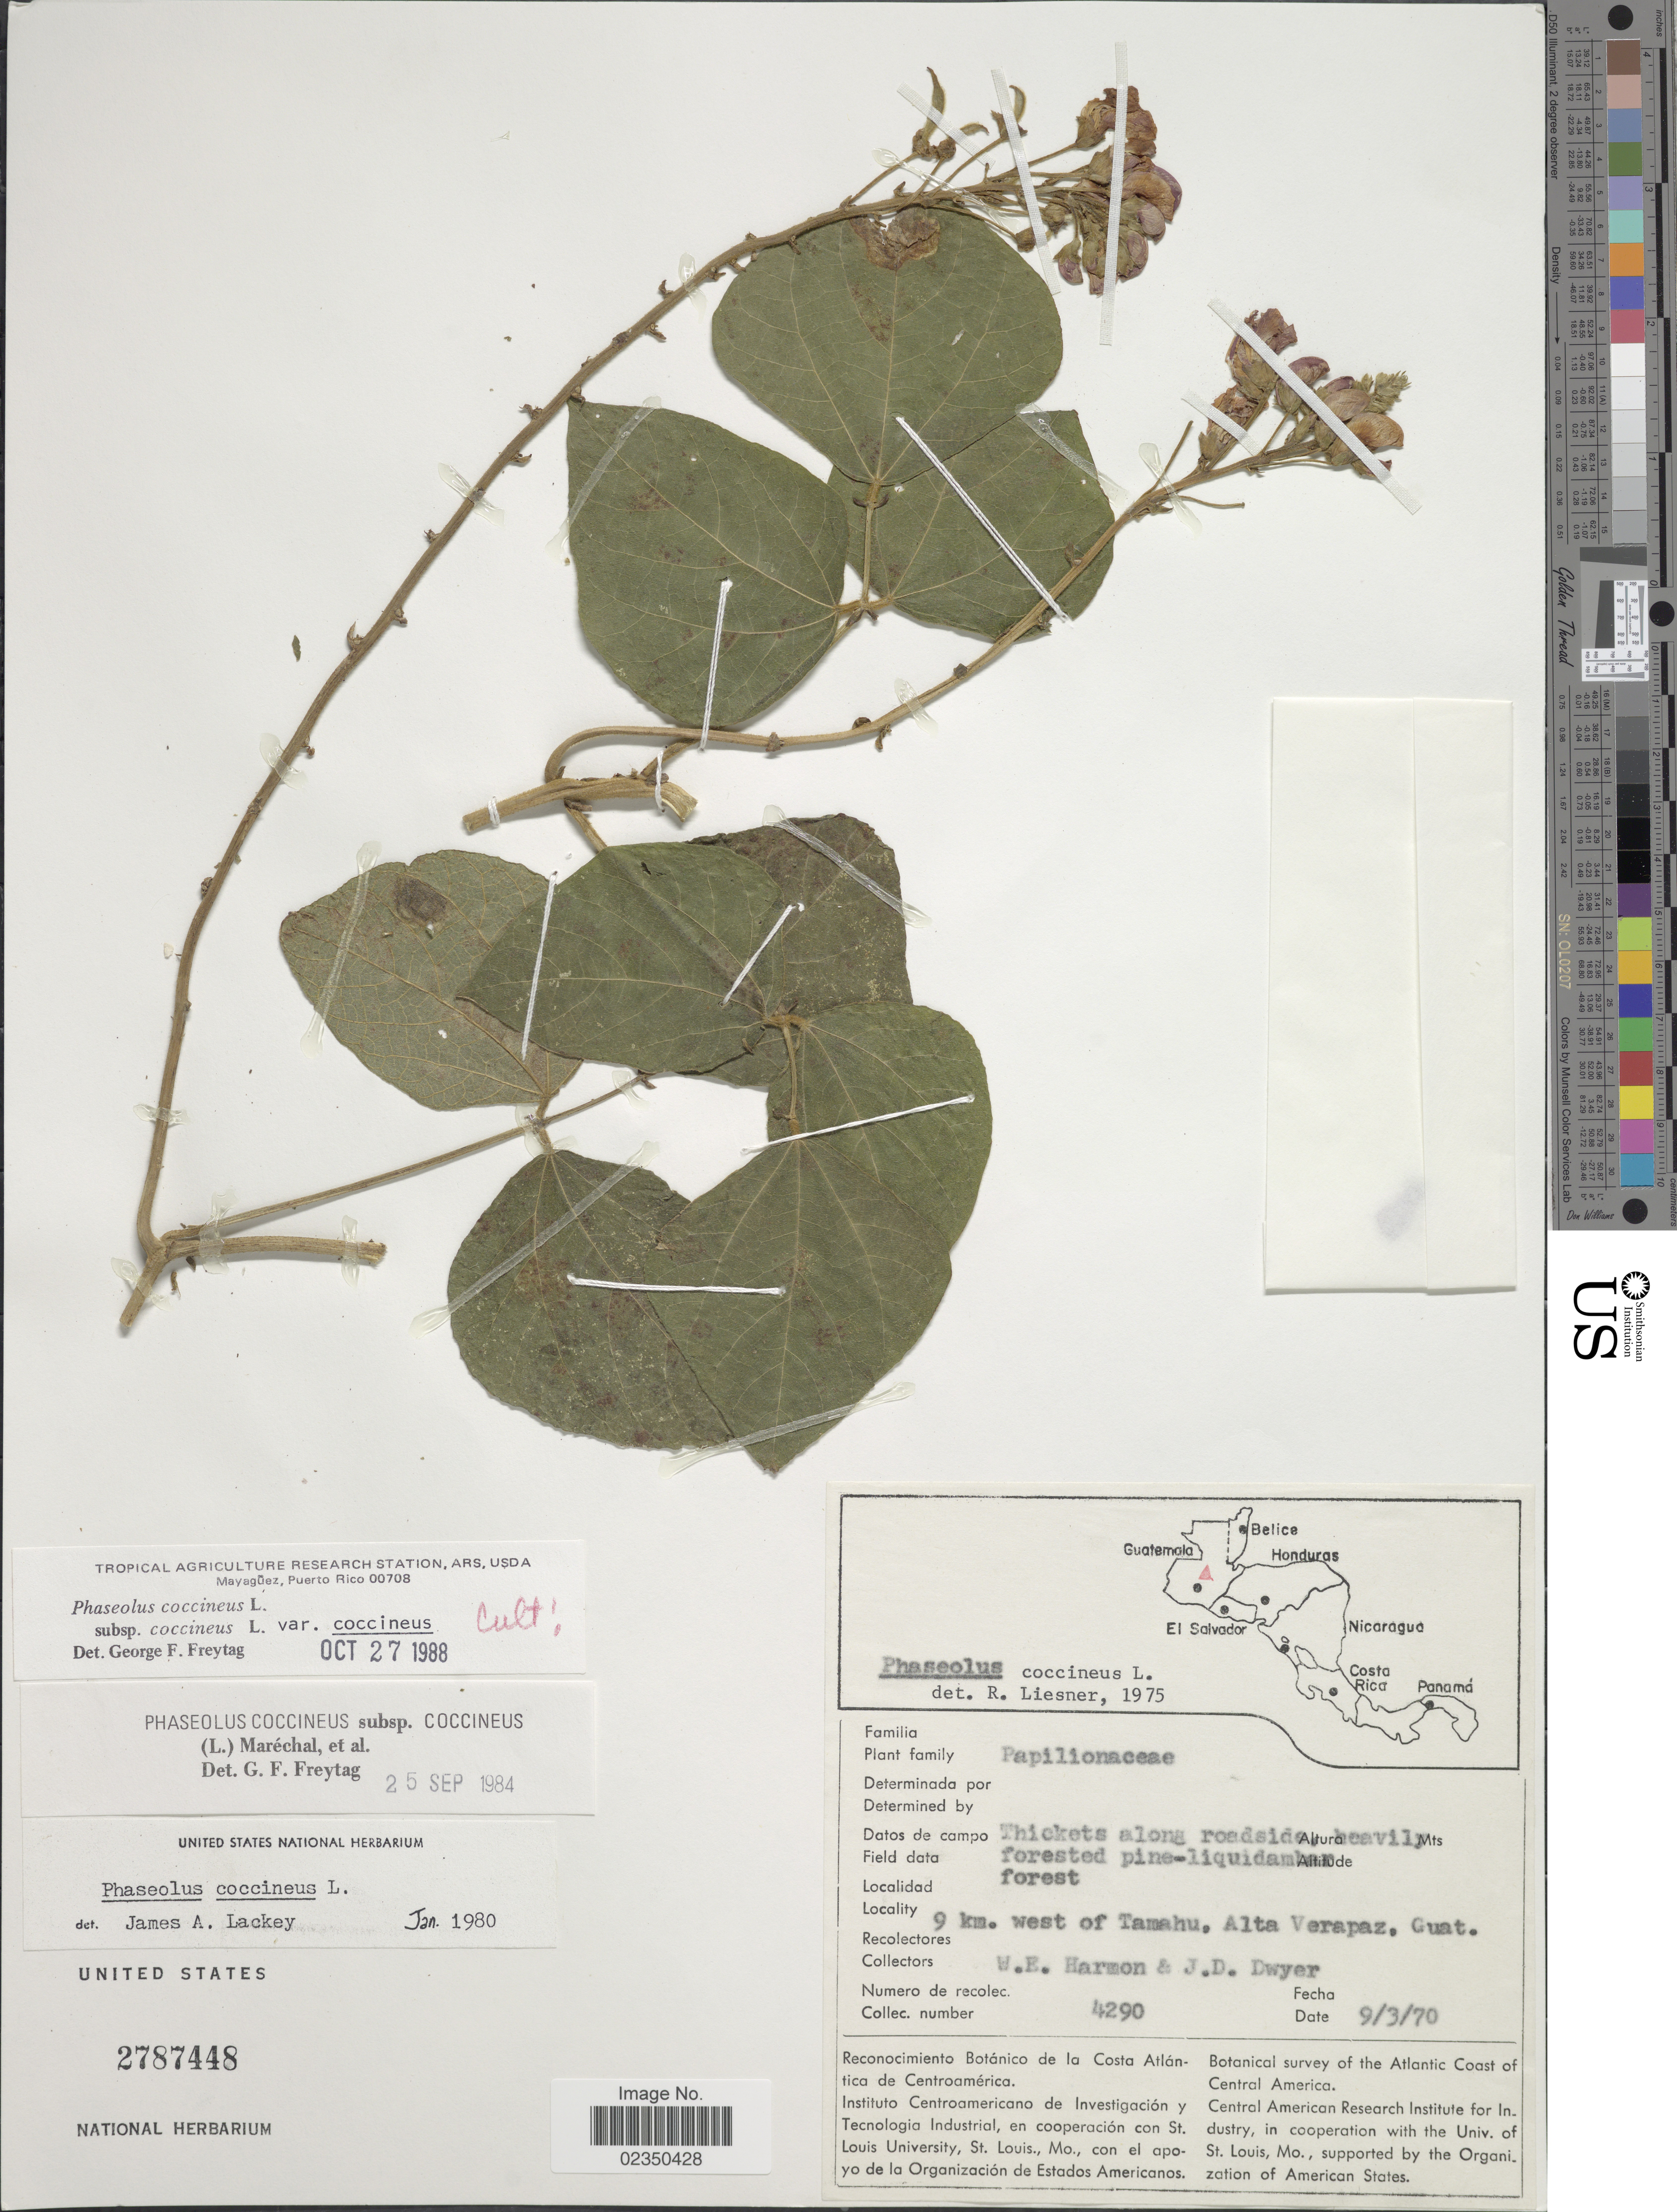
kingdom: Plantae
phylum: Tracheophyta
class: Magnoliopsida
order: Fabales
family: Fabaceae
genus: Phaseolus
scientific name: Phaseolus coccineus var. coccineus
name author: L.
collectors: W. E. Harmon & J. D. Dwyer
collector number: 4290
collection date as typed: Transcribed d/m/y: 9/3/70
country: Guatemala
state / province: Alta Verapaz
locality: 9 km. west of Tamahu, thickets along roadside.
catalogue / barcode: US 2787448